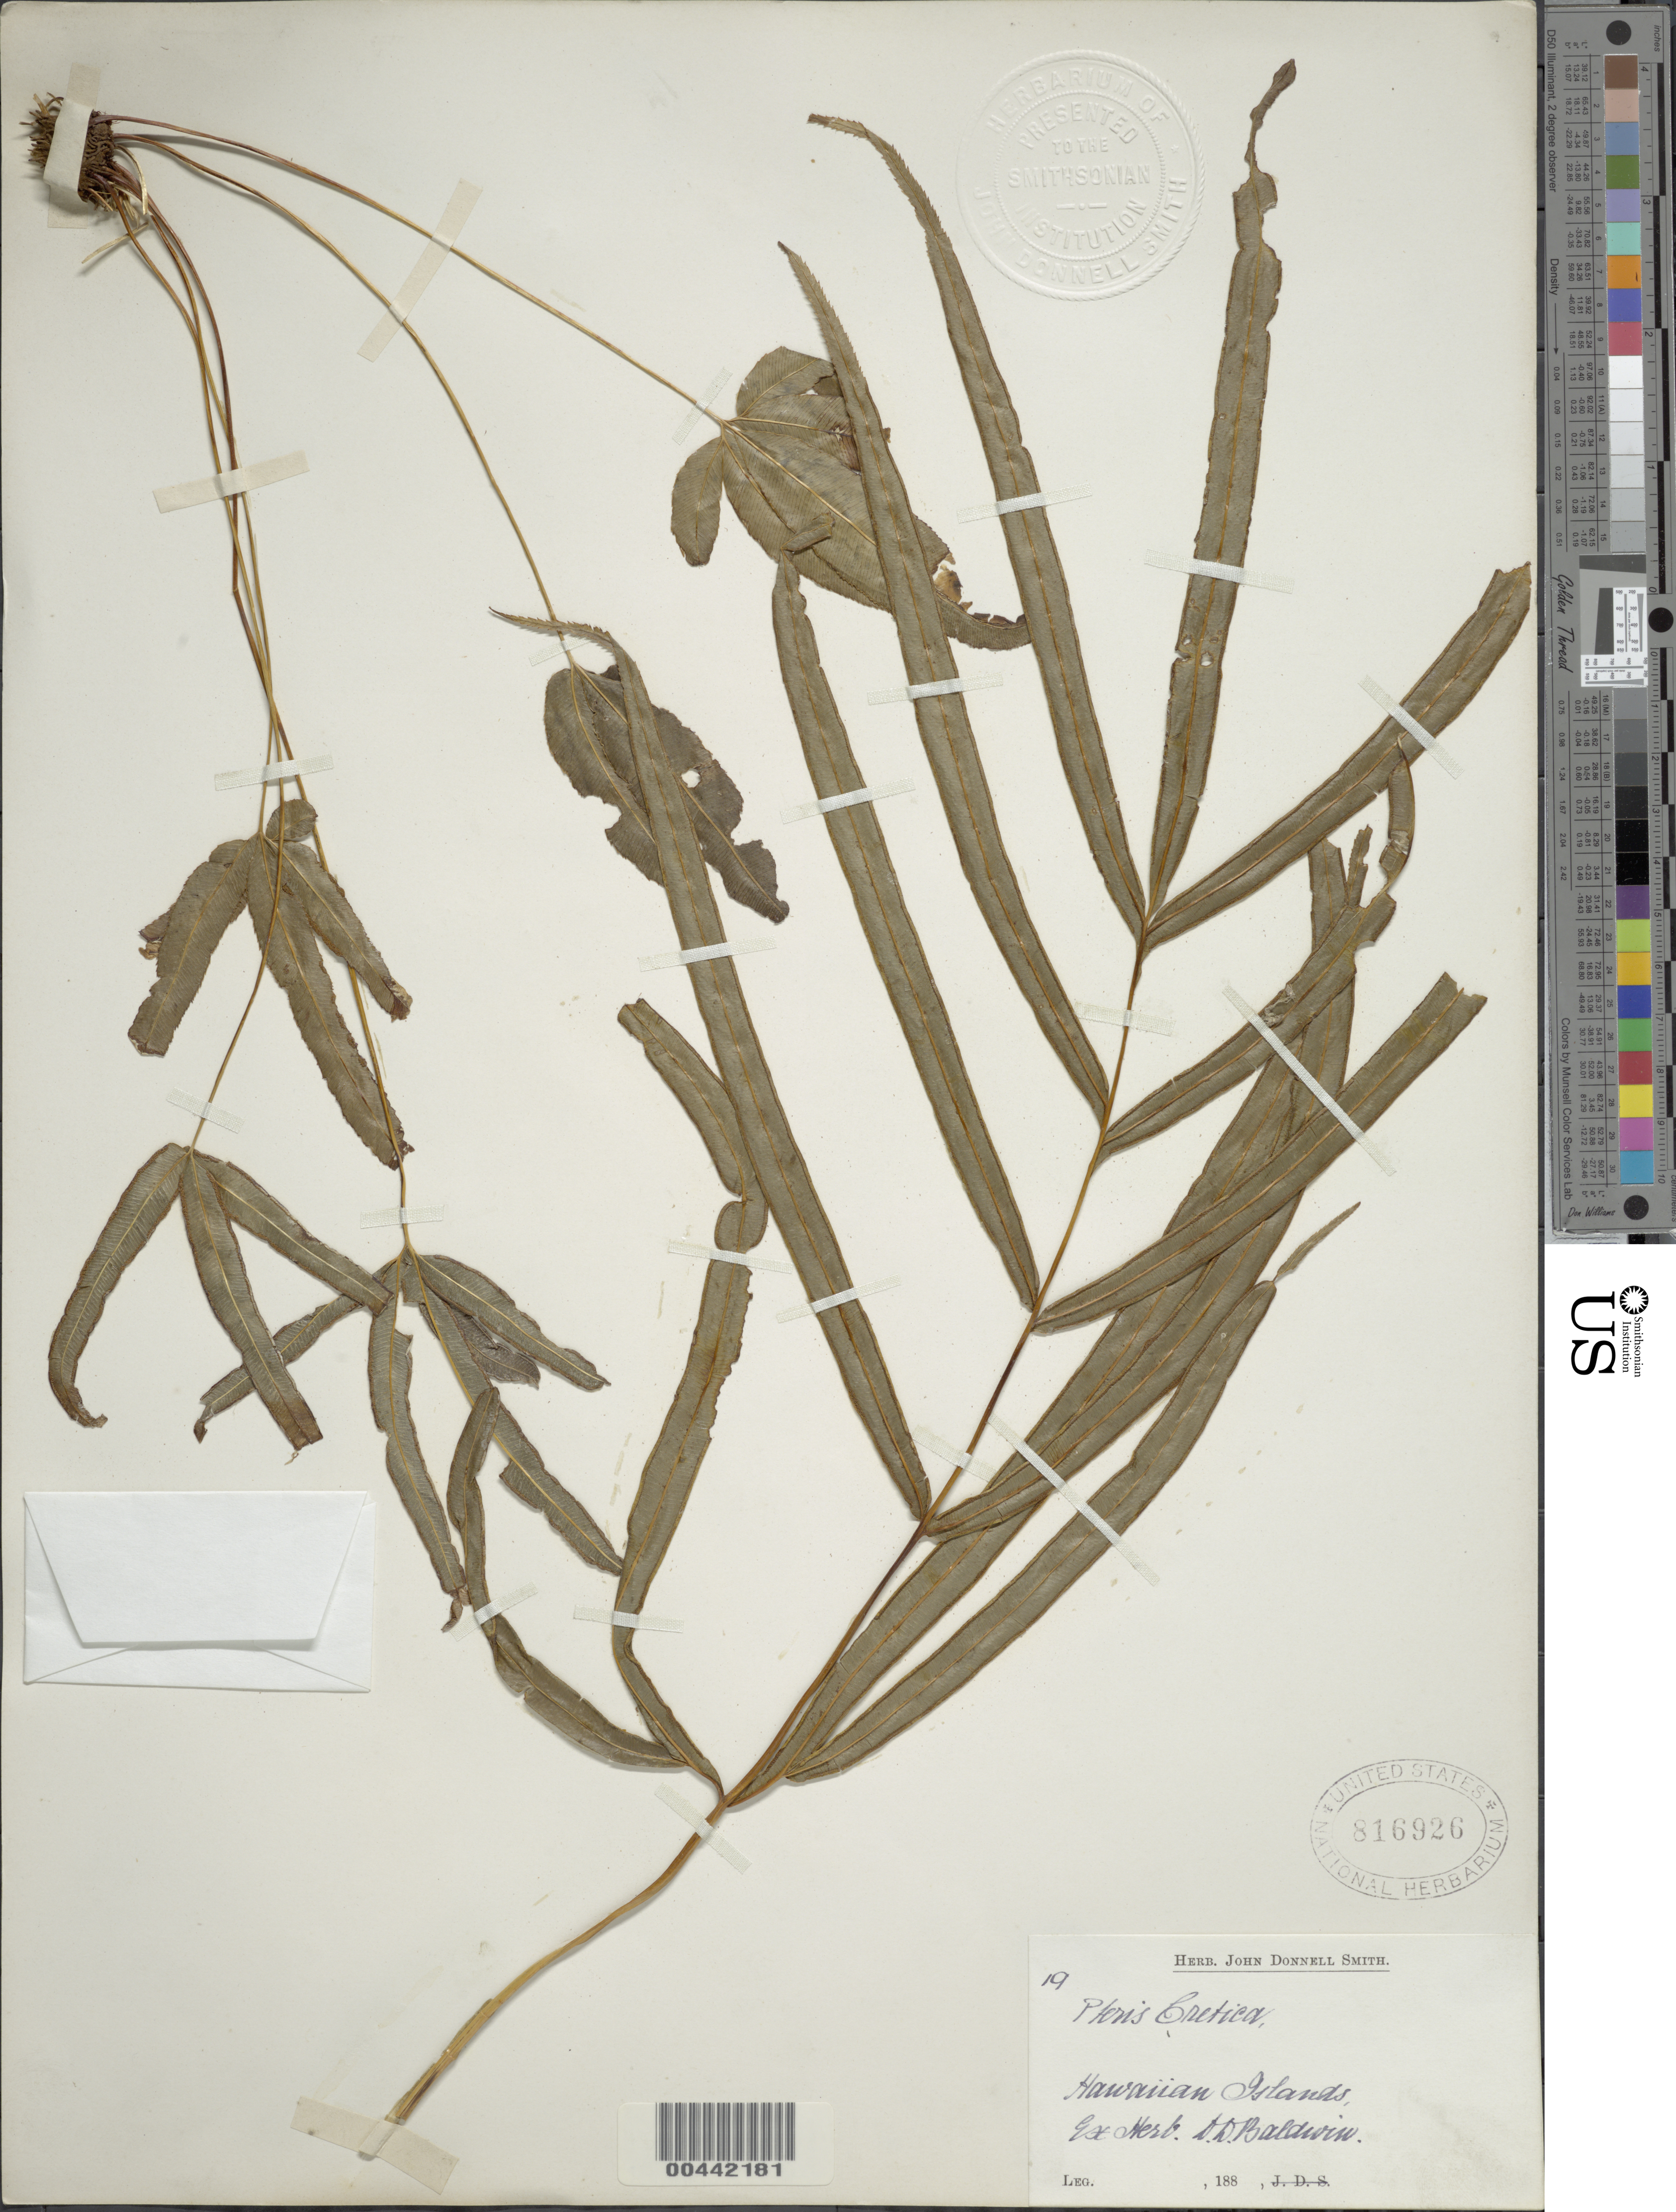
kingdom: Plantae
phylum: Tracheophyta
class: Polypodiopsida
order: Polypodiales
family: Pteridaceae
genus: Pteris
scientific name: Pteris cretica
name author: L.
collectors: D. Baldwin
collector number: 19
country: United States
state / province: Hawaii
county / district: Hawaii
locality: Hawaiian Islands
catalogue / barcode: US 816926